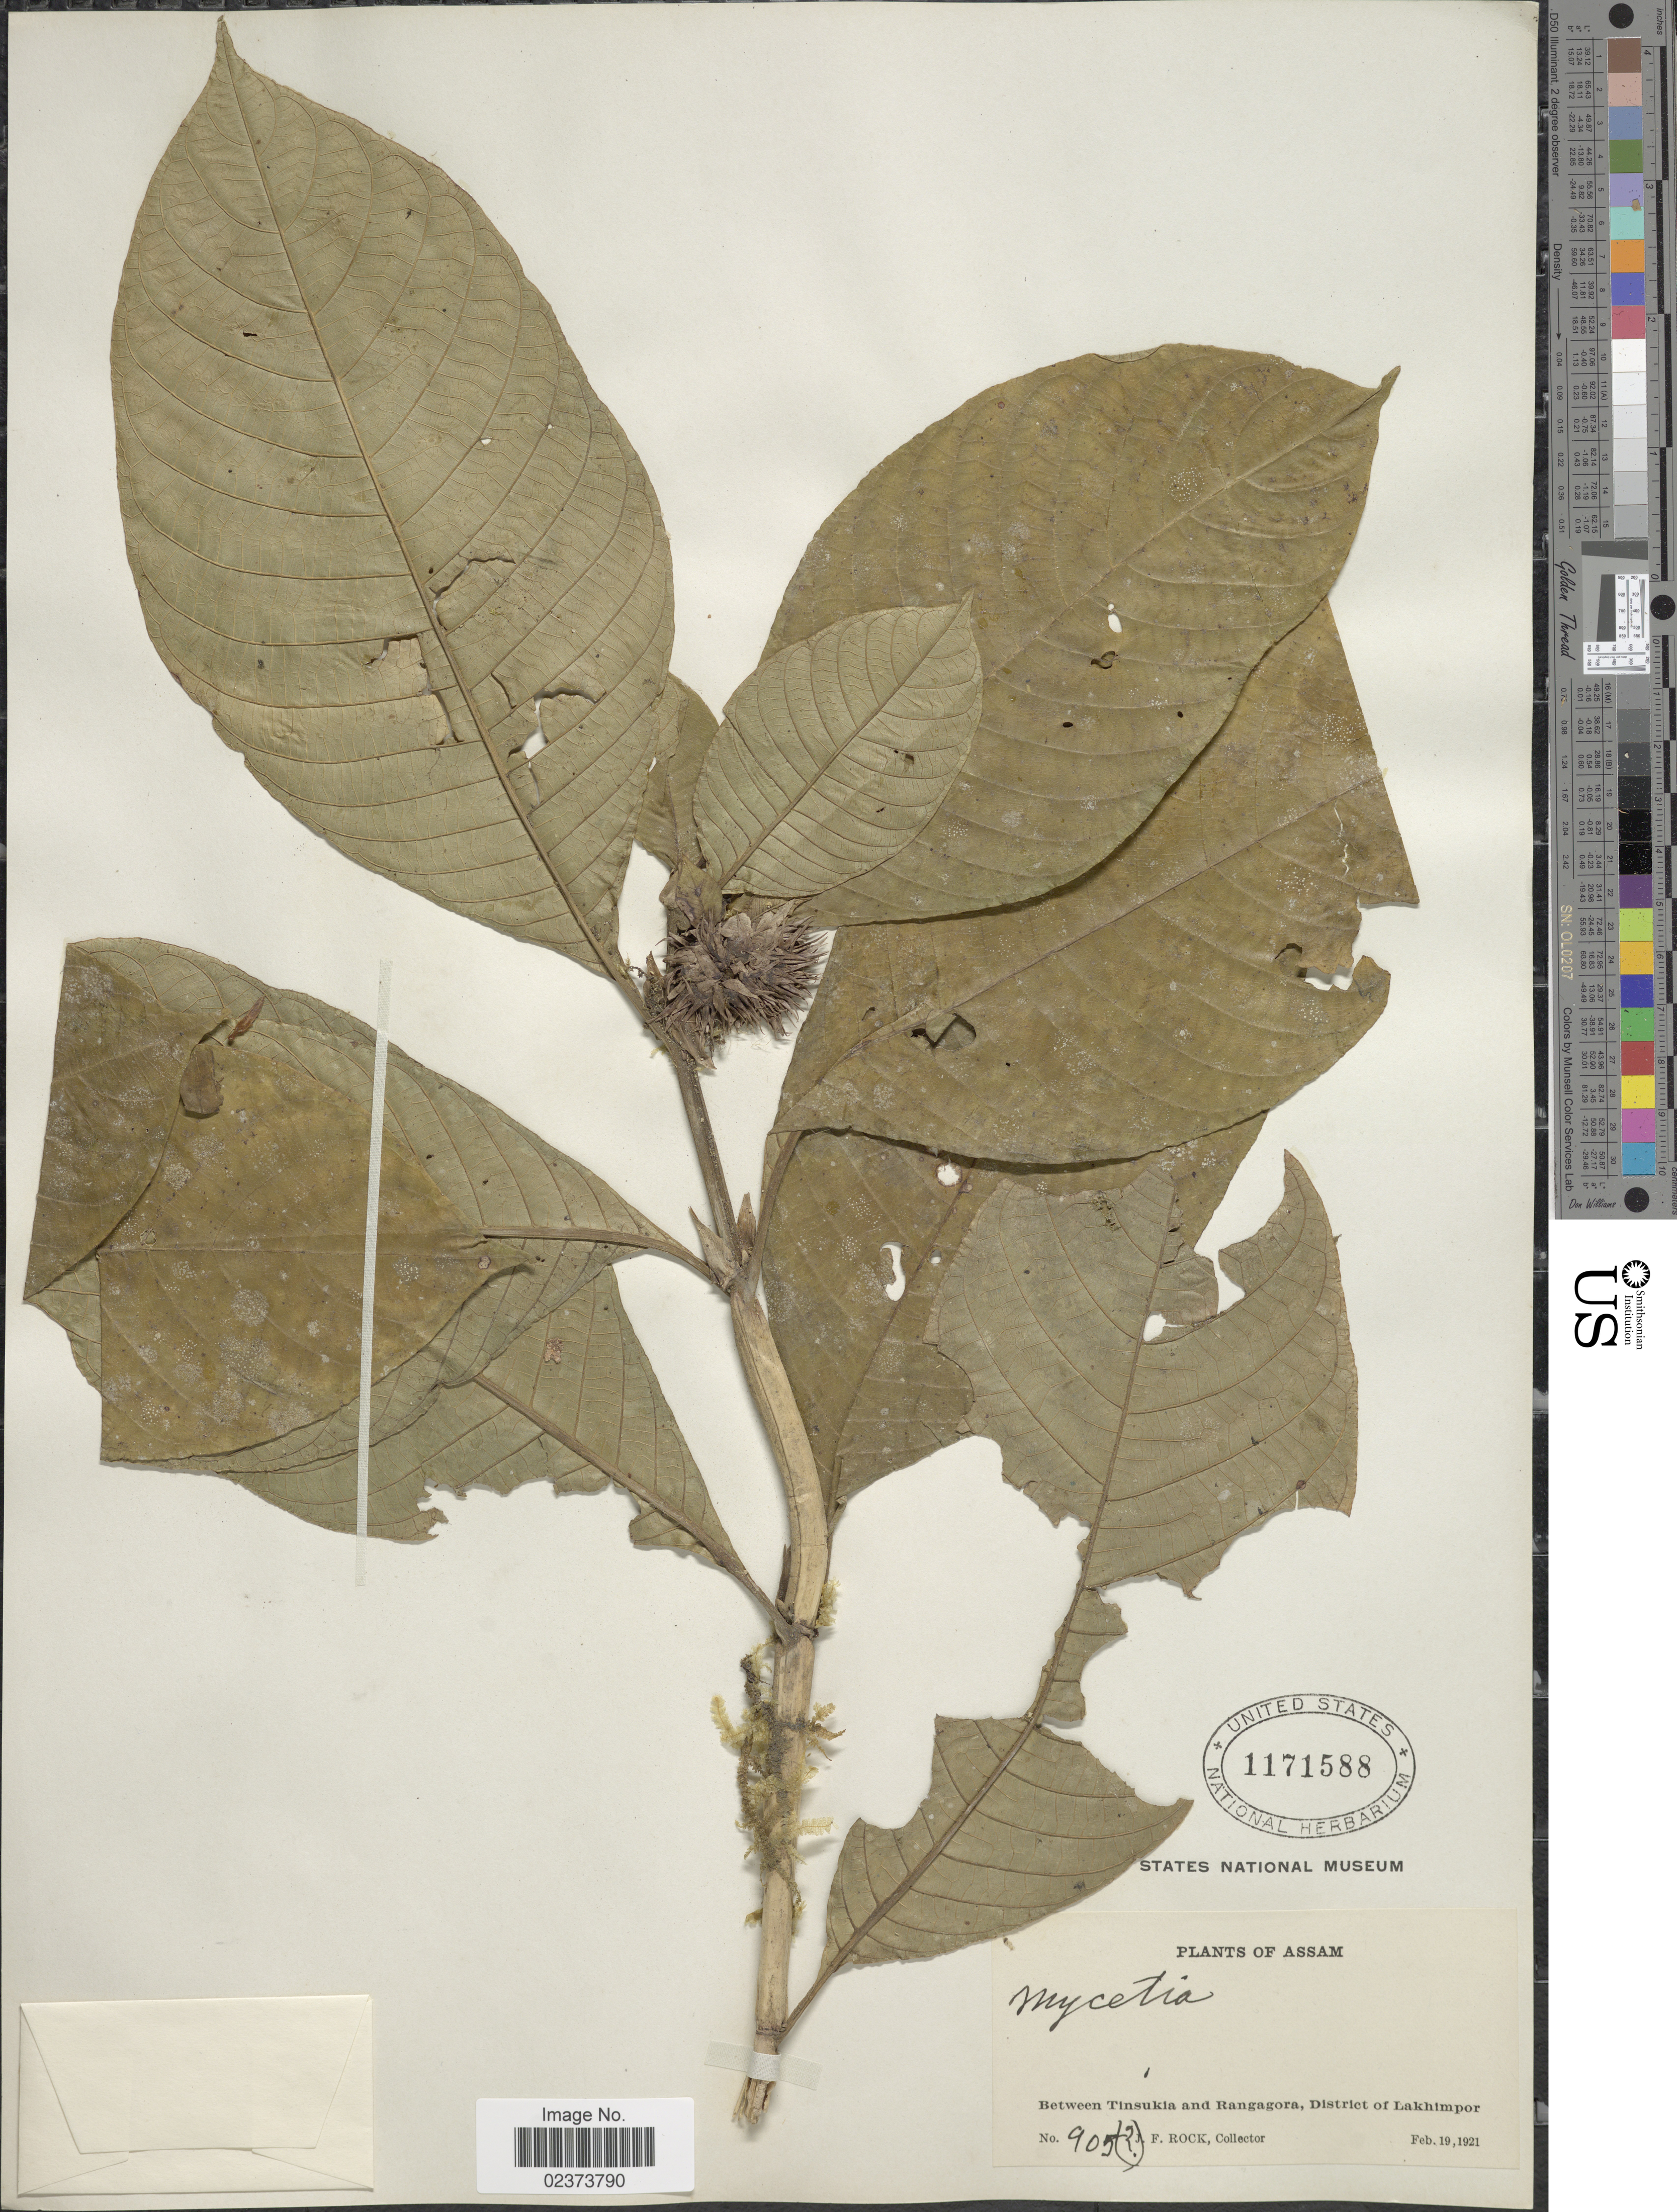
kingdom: Plantae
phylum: Tracheophyta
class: Magnoliopsida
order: Gentianales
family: Rubiaceae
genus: Mycetia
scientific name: Mycetia sp.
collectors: J. Rock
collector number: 905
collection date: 1921-02-19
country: India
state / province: Assam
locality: Assam, Between Tinsukia and Rangagora, District of Lakhimpor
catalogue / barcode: US 1171588